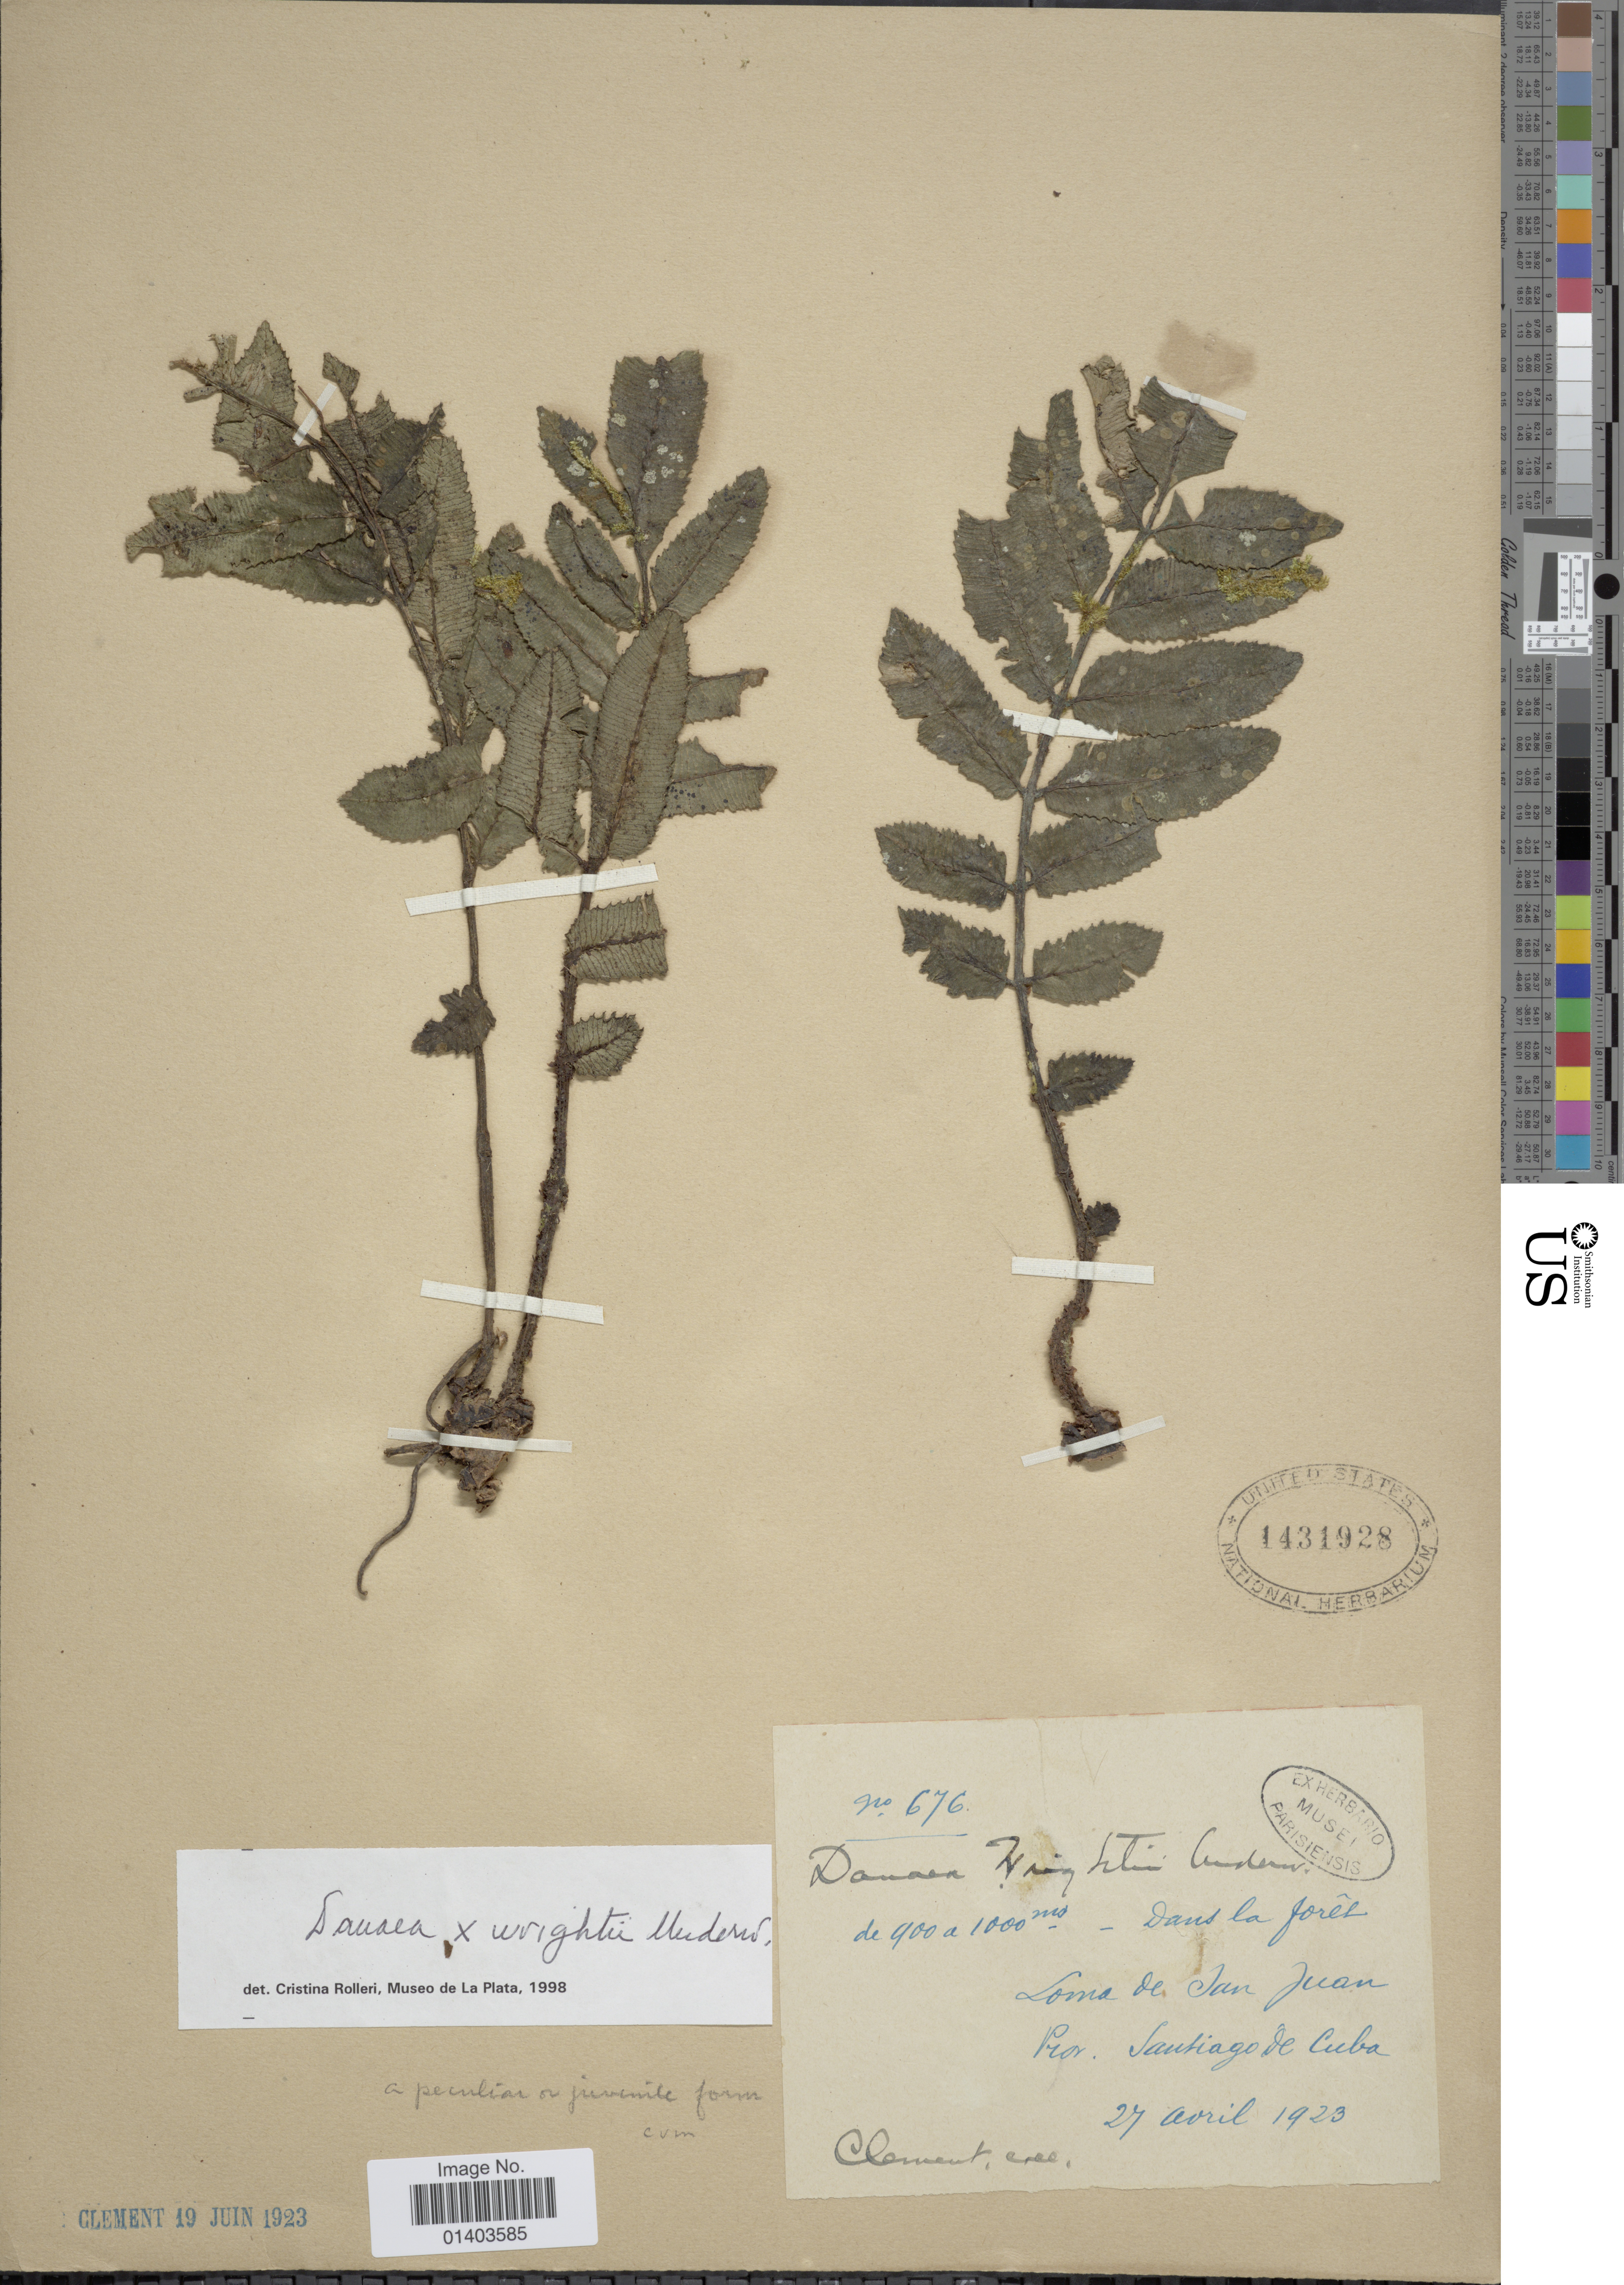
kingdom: Plantae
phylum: Tracheophyta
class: Polypodiopsida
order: Marattiales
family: Marattiaceae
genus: Danaea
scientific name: Danaea x wrightii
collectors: -. Clement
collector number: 676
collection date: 1923-04-27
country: Cuba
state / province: Santiago de Cuba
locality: Loma de San Juan prov. Santiago de Cuba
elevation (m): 900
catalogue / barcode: US 1431928